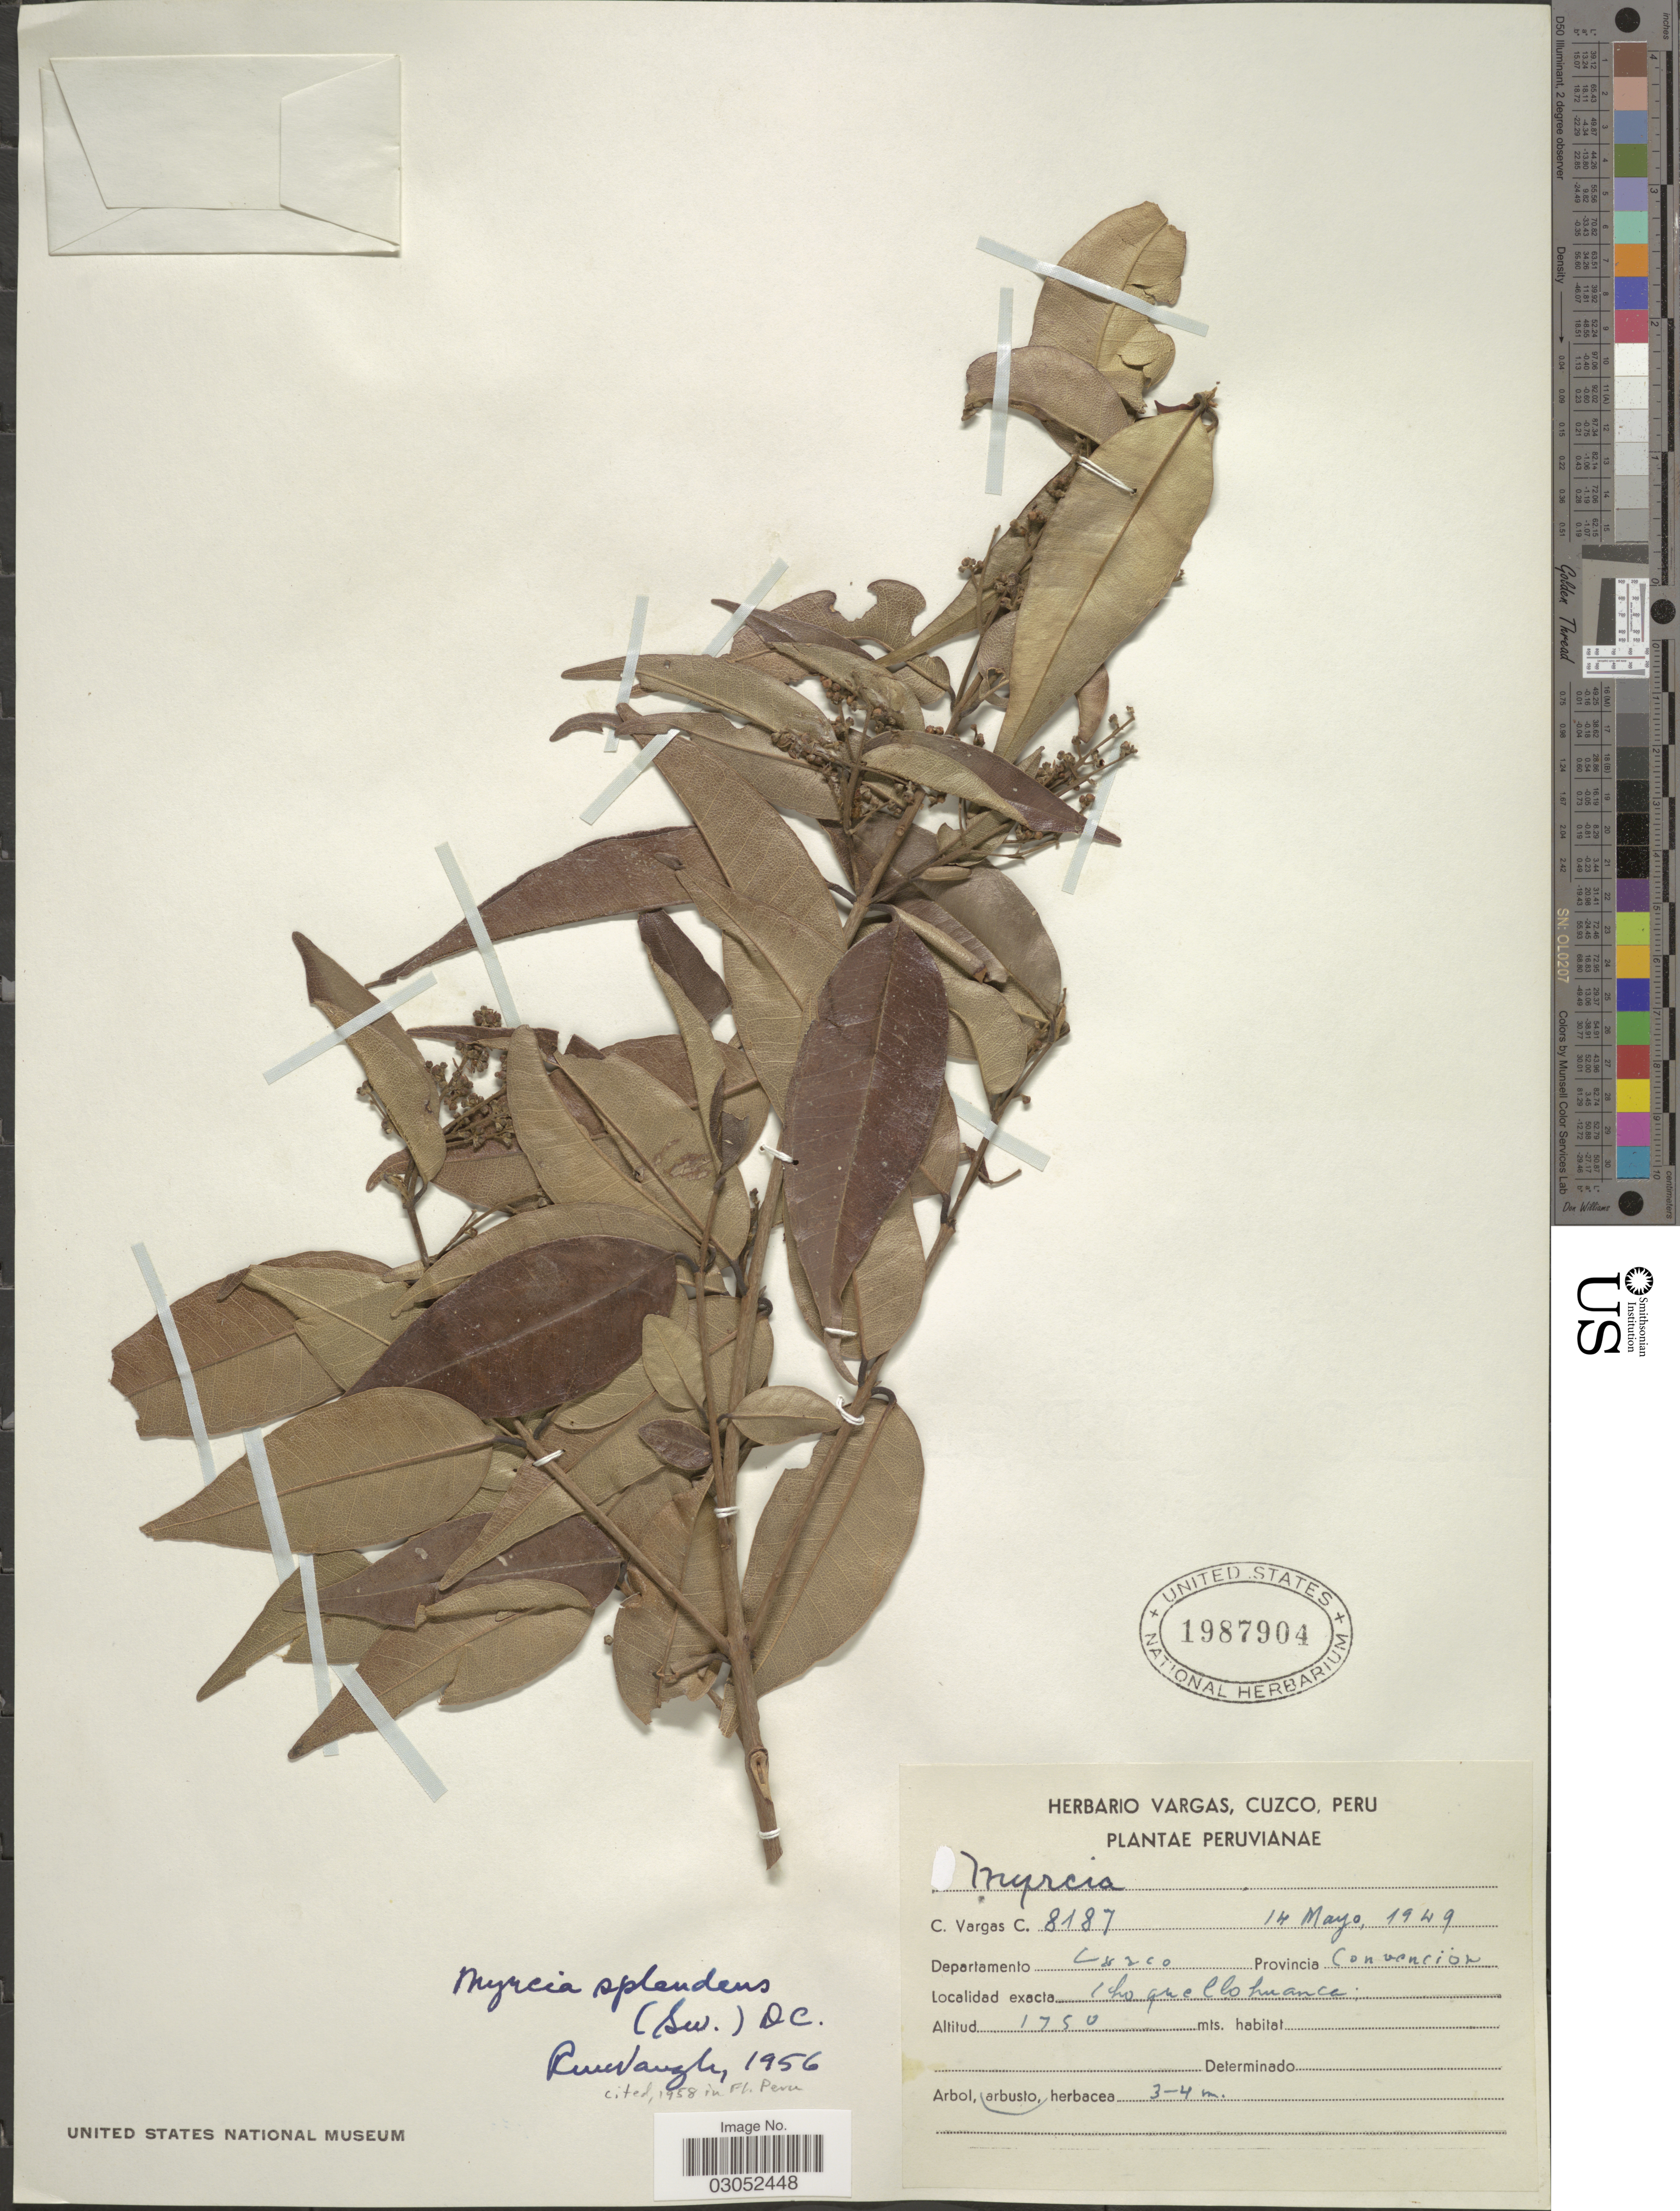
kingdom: Plantae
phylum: Tracheophyta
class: Magnoliopsida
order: Myrtales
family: Myrtaceae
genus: Myrcia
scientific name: Myrcia splendens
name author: (Sw.) DC.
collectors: C. Vargas Calderón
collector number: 8187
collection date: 1949-05-14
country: Peru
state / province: Cusco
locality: Departamento Cuzco. Provincia Convencion. Choquellohuanca.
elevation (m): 1750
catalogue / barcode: US 1987904